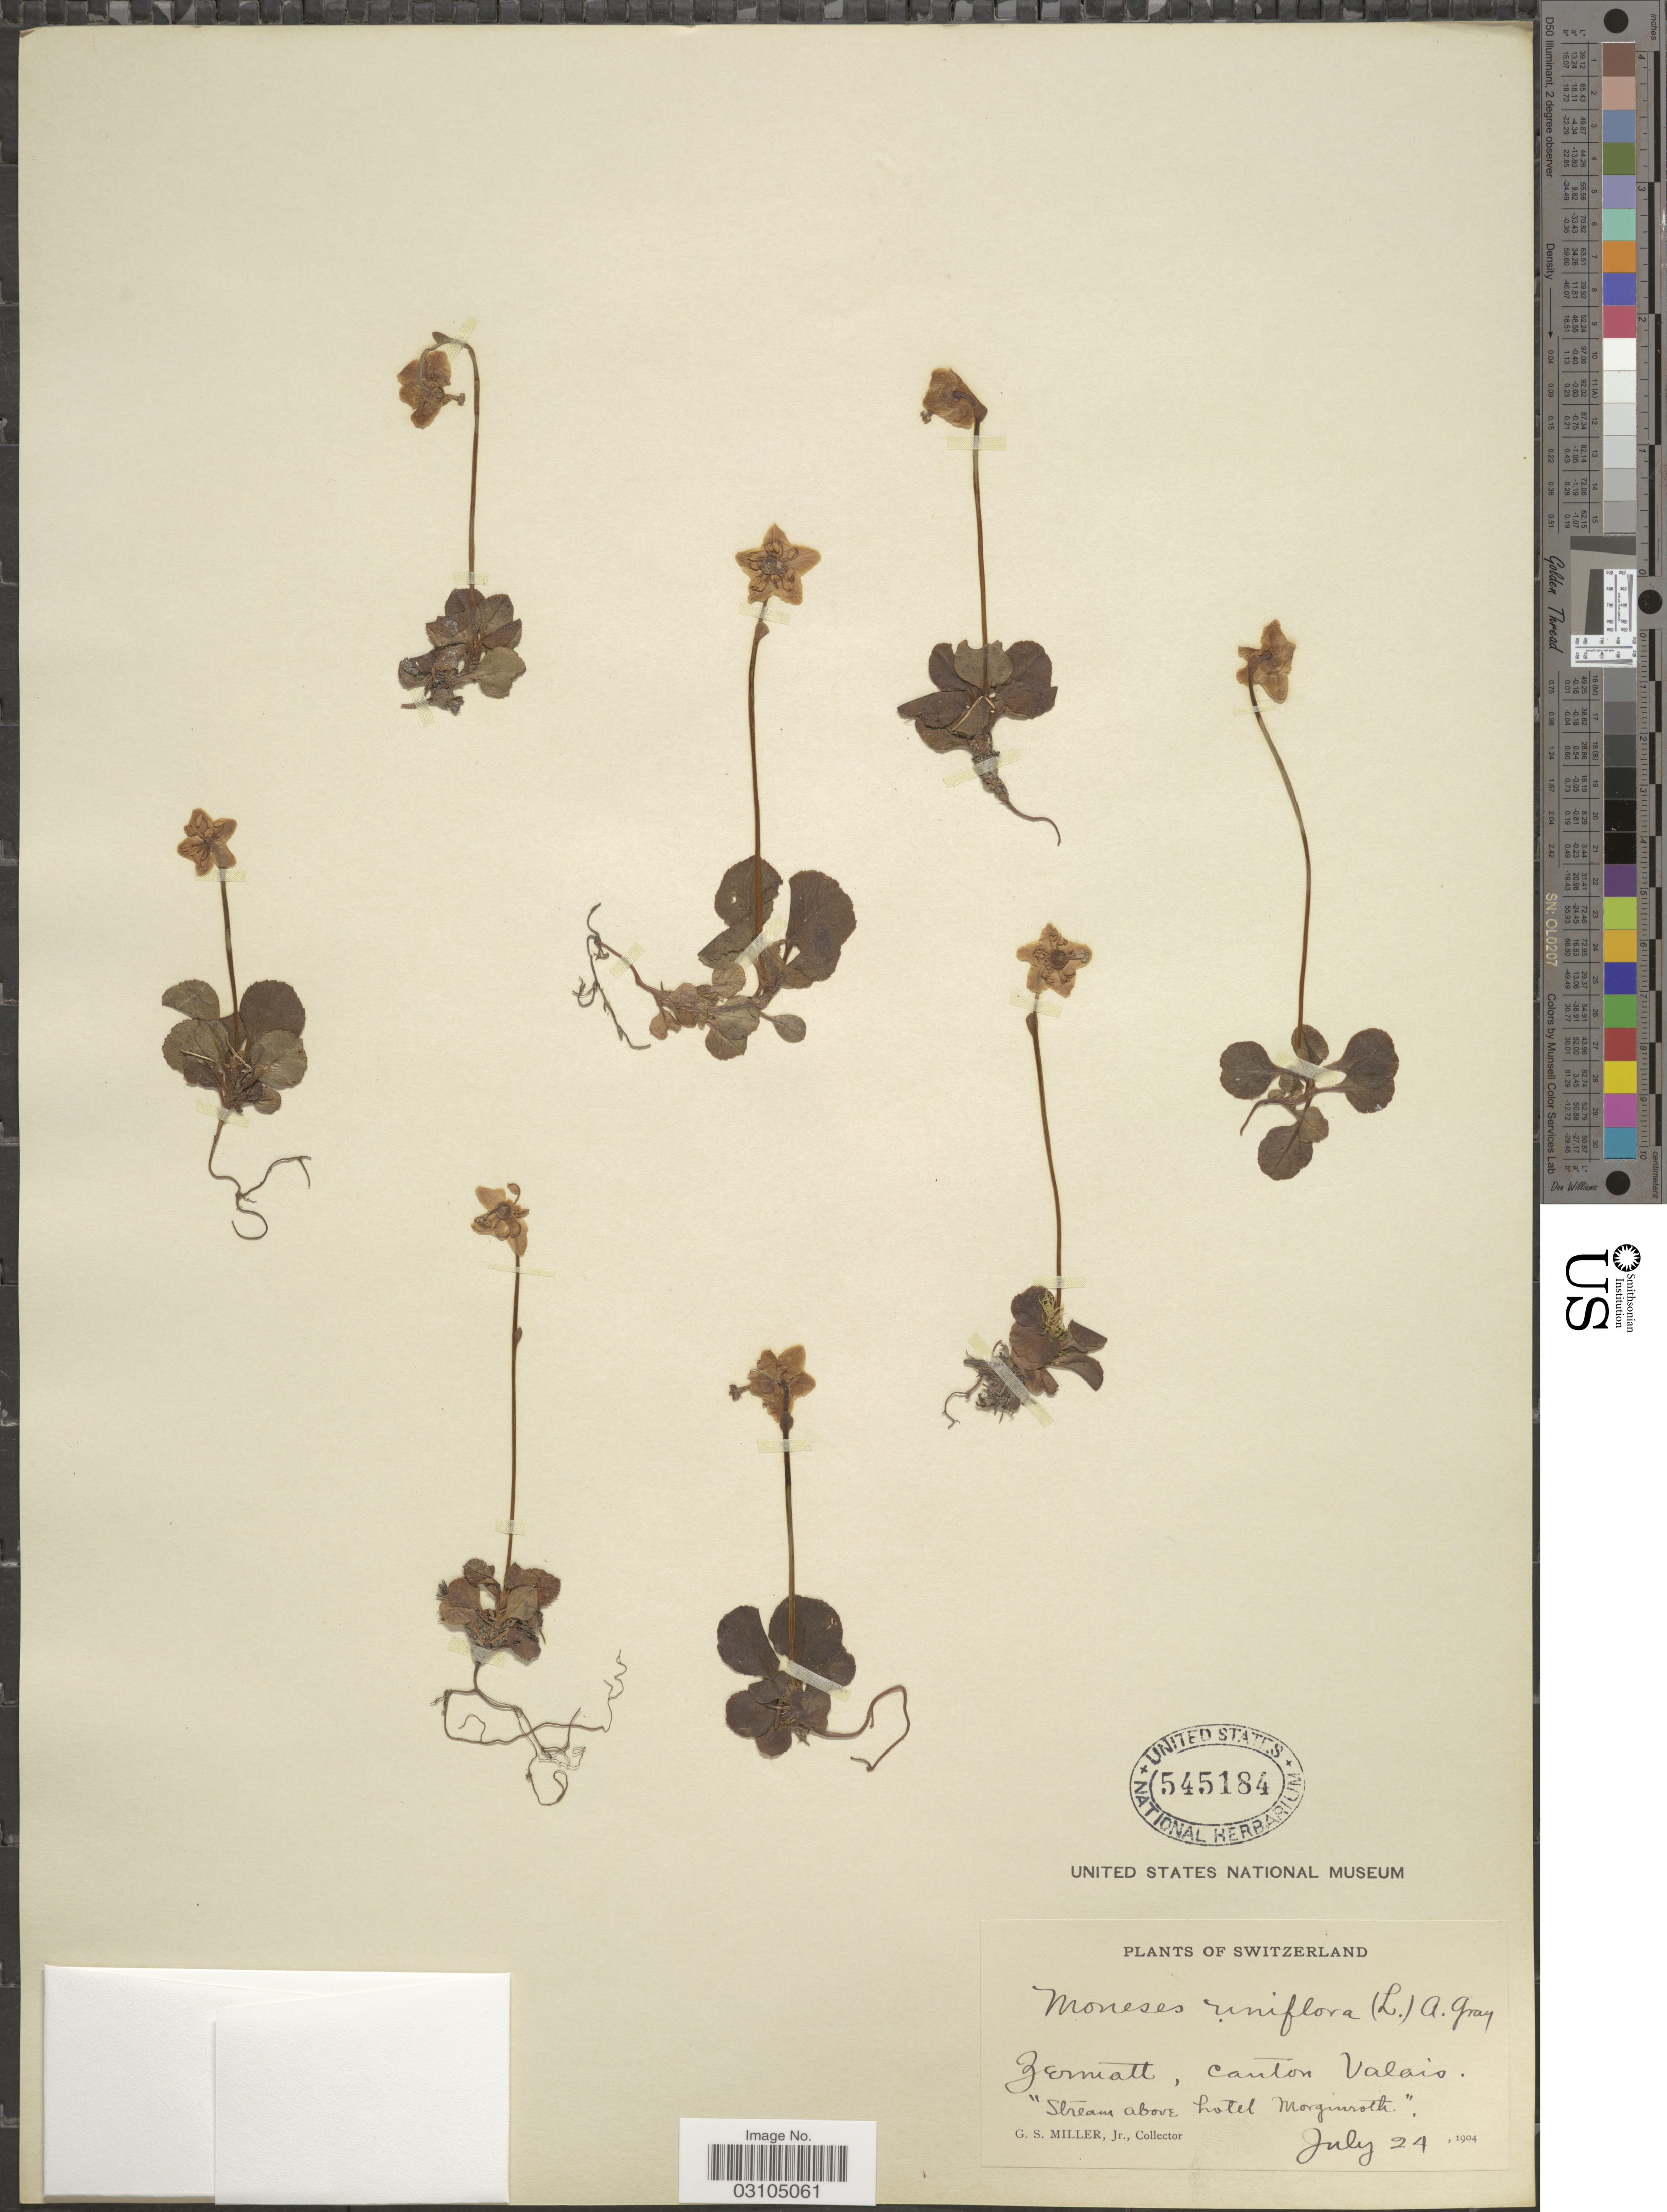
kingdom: Plantae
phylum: Tracheophyta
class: Magnoliopsida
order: Ericales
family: Ericaceae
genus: Moneses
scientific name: Moneses uniflora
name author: (L.) A. Gray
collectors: G. S. Miller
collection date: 1904-07-24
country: Switzerland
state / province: Valais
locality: Zermatt, canton Valais. "Along stream above hotel Morginroth".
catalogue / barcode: US 545184